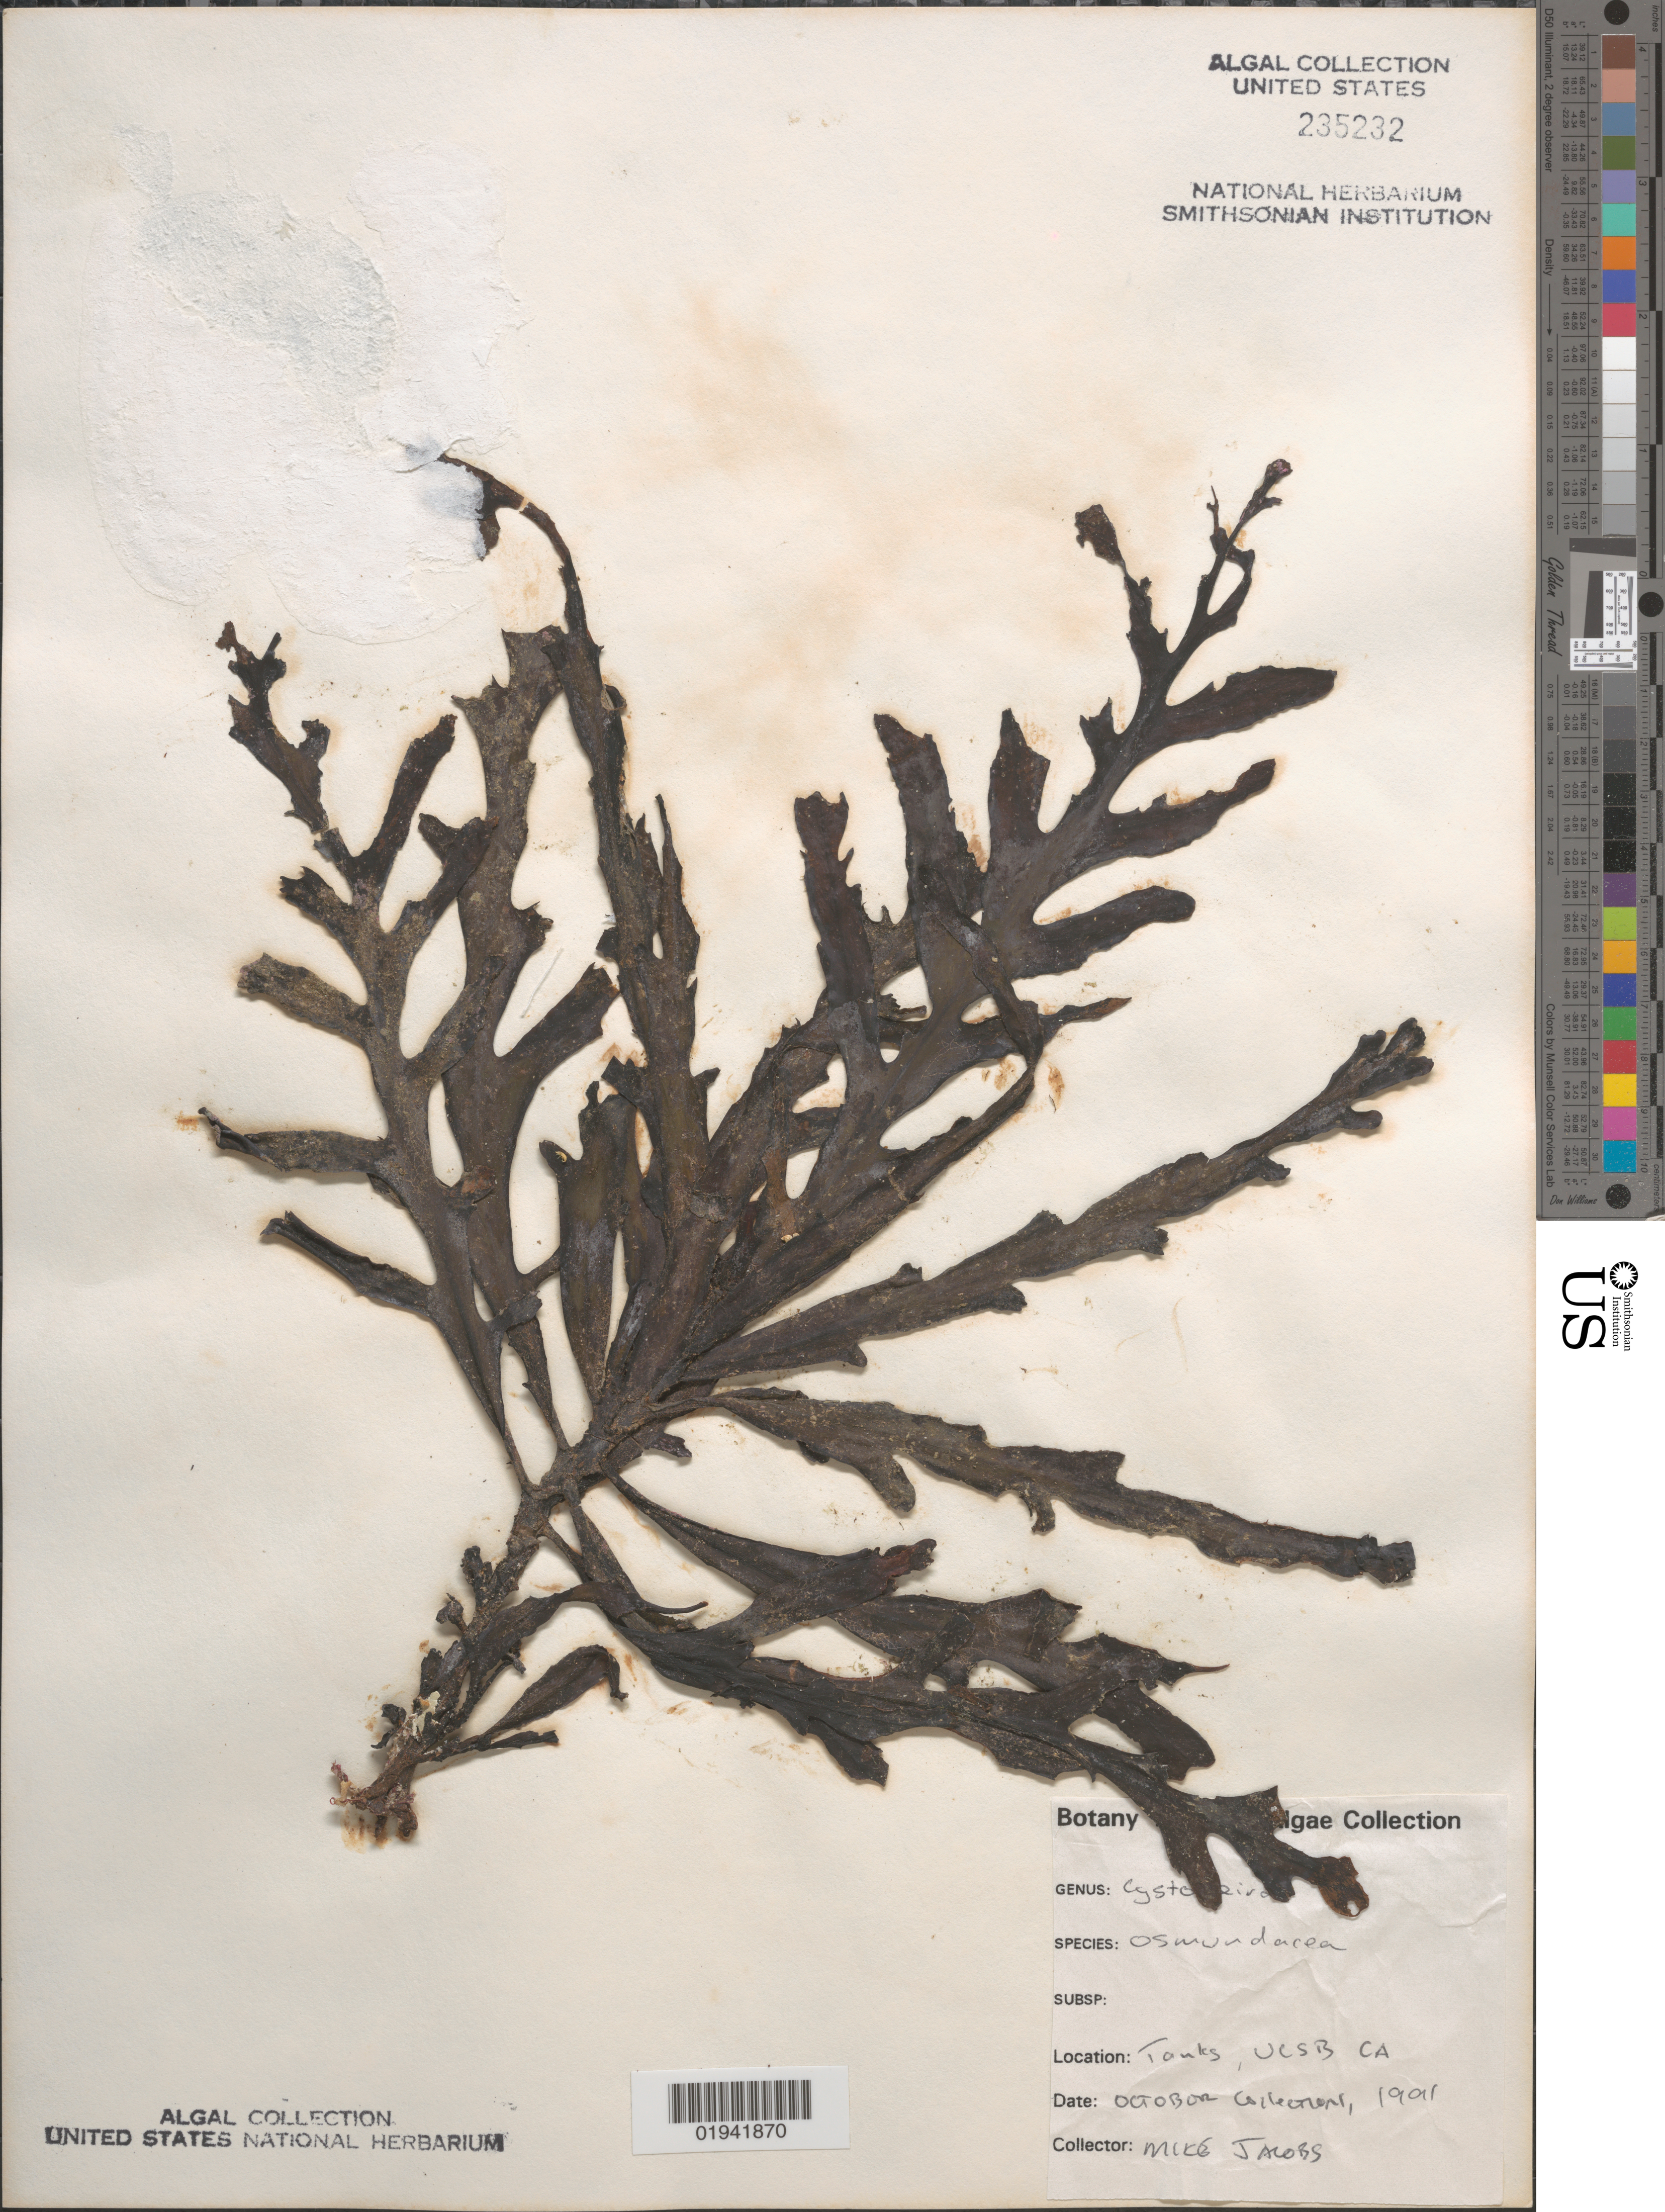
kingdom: Chromista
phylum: Ochrophyta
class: Phaeophyceae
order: Fucales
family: Sargassaceae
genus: Cystoseira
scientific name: Cystoseira osmundacea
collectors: M. Jacobs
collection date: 1991-10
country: United States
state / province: California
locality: Tanks, UCSB.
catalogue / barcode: US 235232